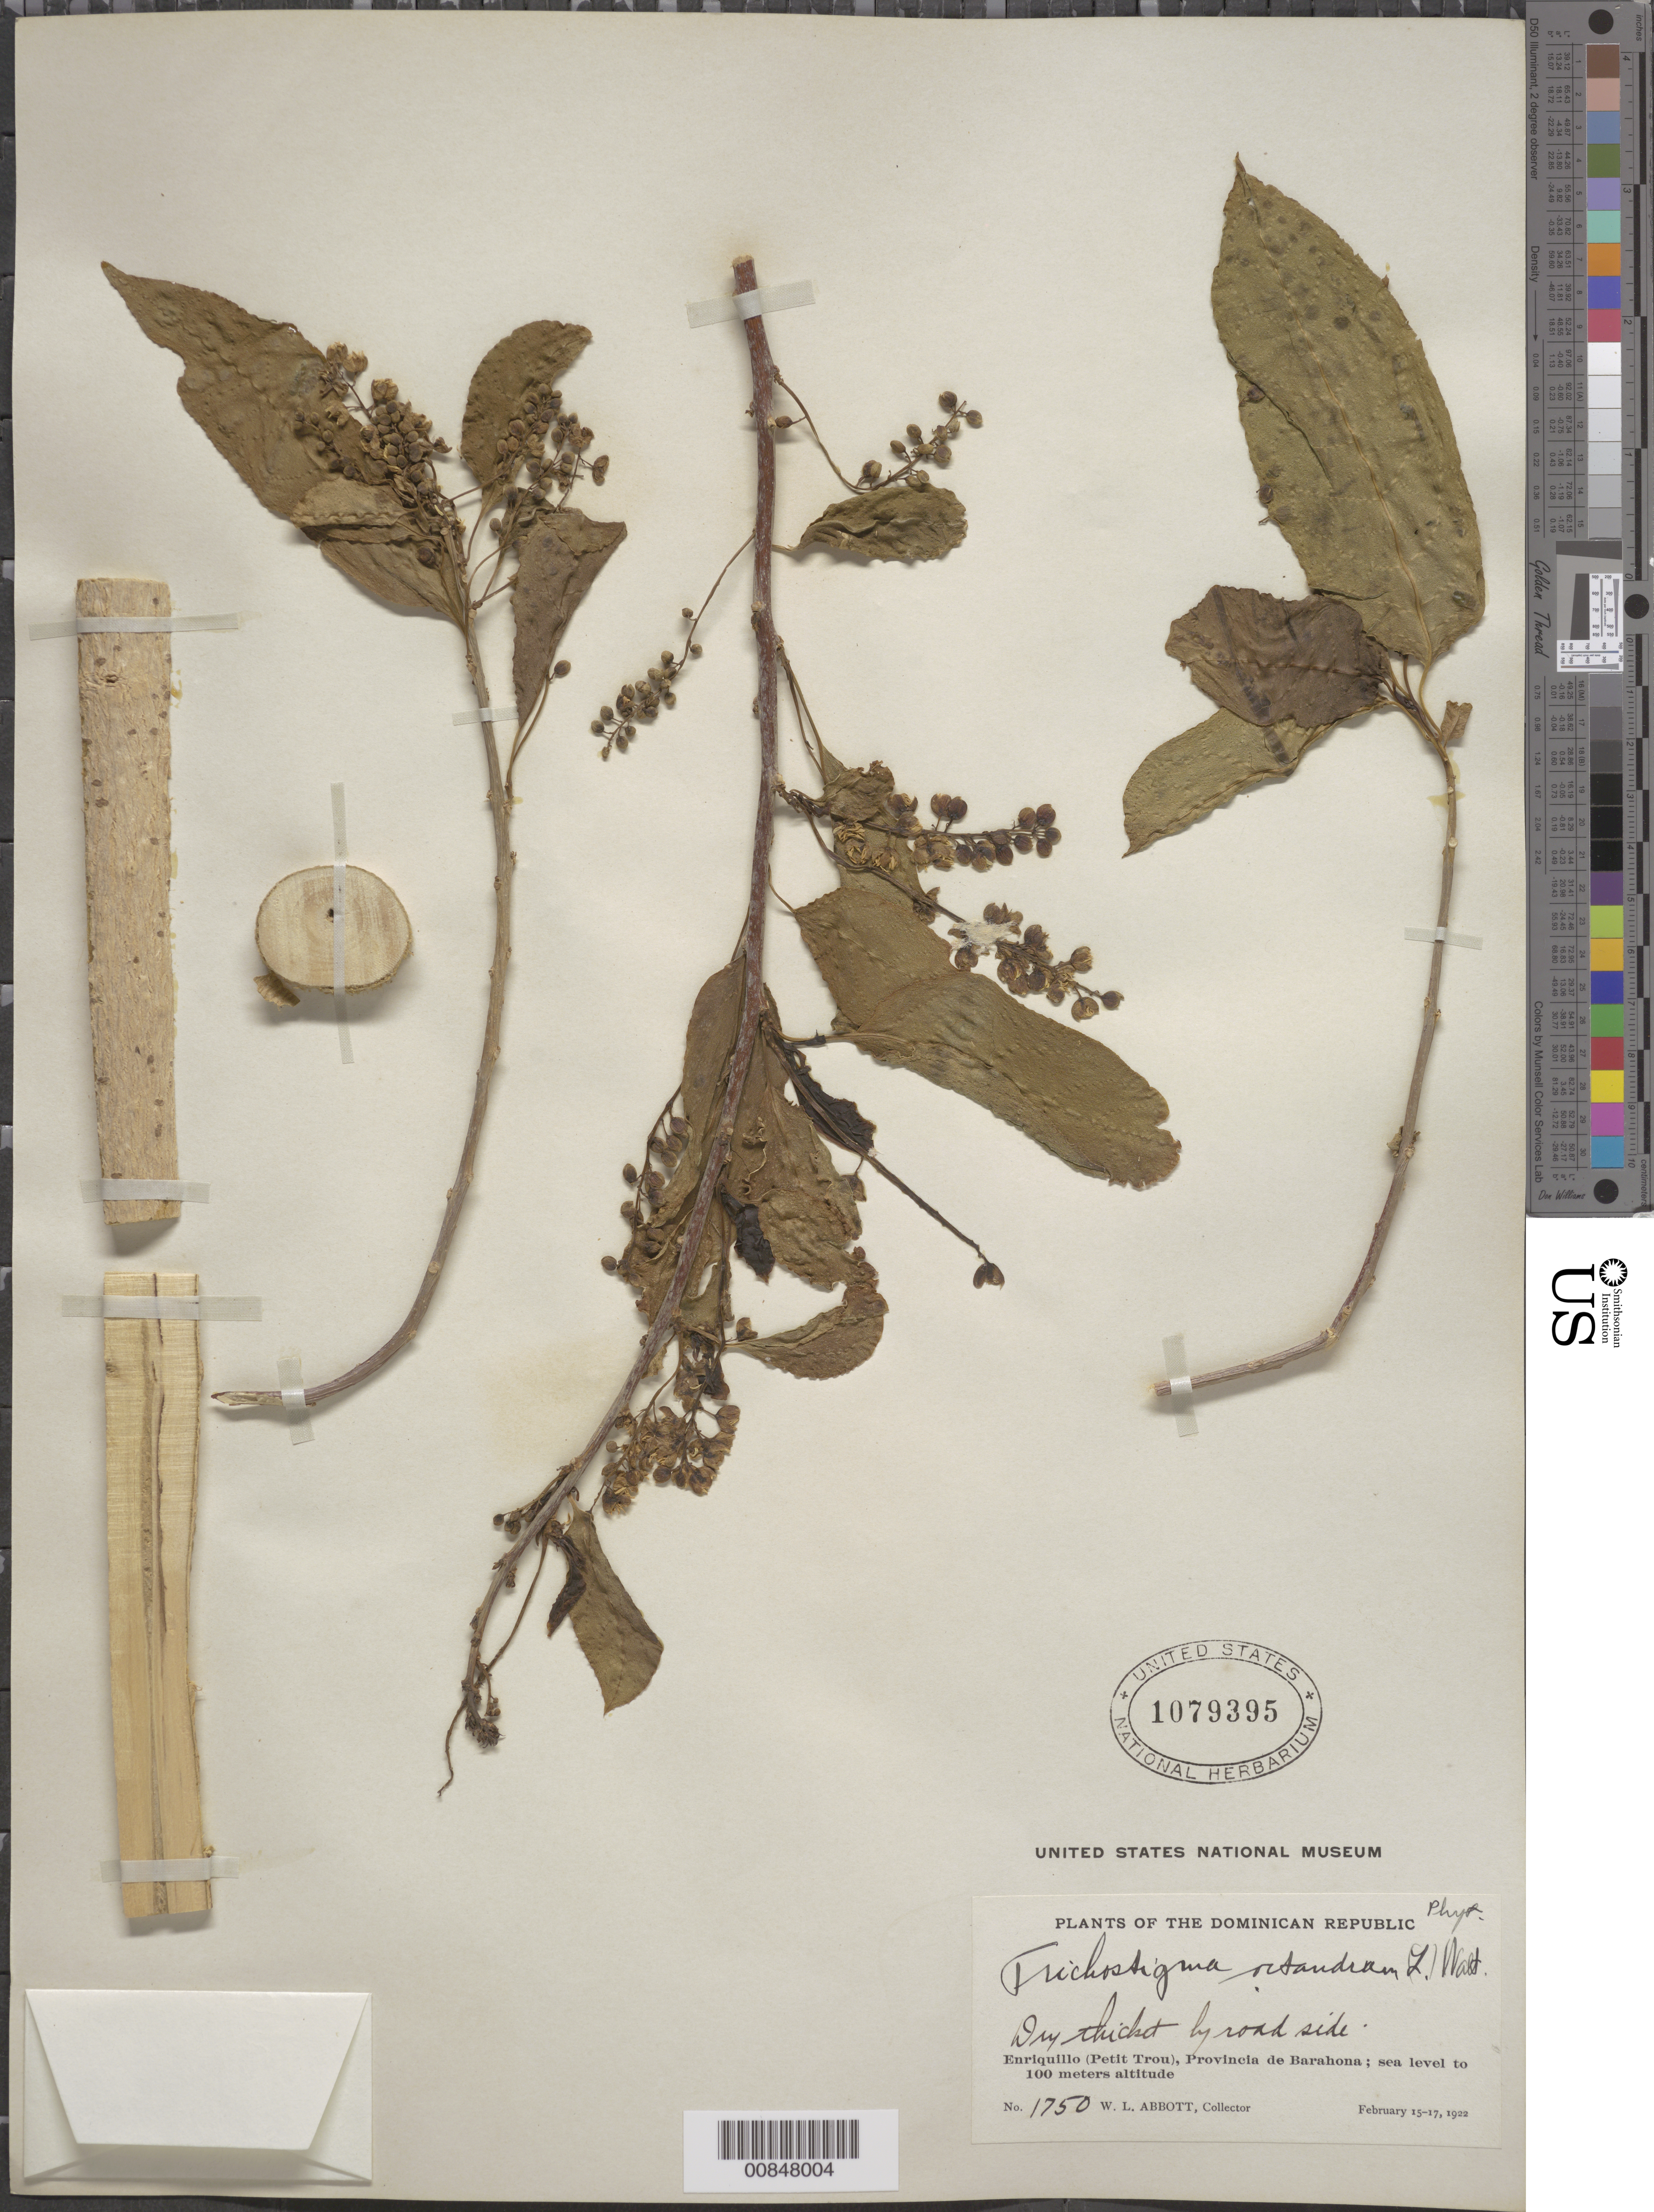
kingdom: Plantae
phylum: Tracheophyta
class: Magnoliopsida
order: Caryophyllales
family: Phytolaccaceae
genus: Trichostigma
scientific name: Trichostigma octandrum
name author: (L.) H. Walter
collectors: W. L. Abbott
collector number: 1750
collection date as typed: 15 Feb 1922 to 17 Feb 1922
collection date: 1922-02-15/1922-02-17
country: Dominican Republic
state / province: Barahona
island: Hispaniola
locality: Enriquillo (Petit Trou).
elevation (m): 0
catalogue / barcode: US 1079395